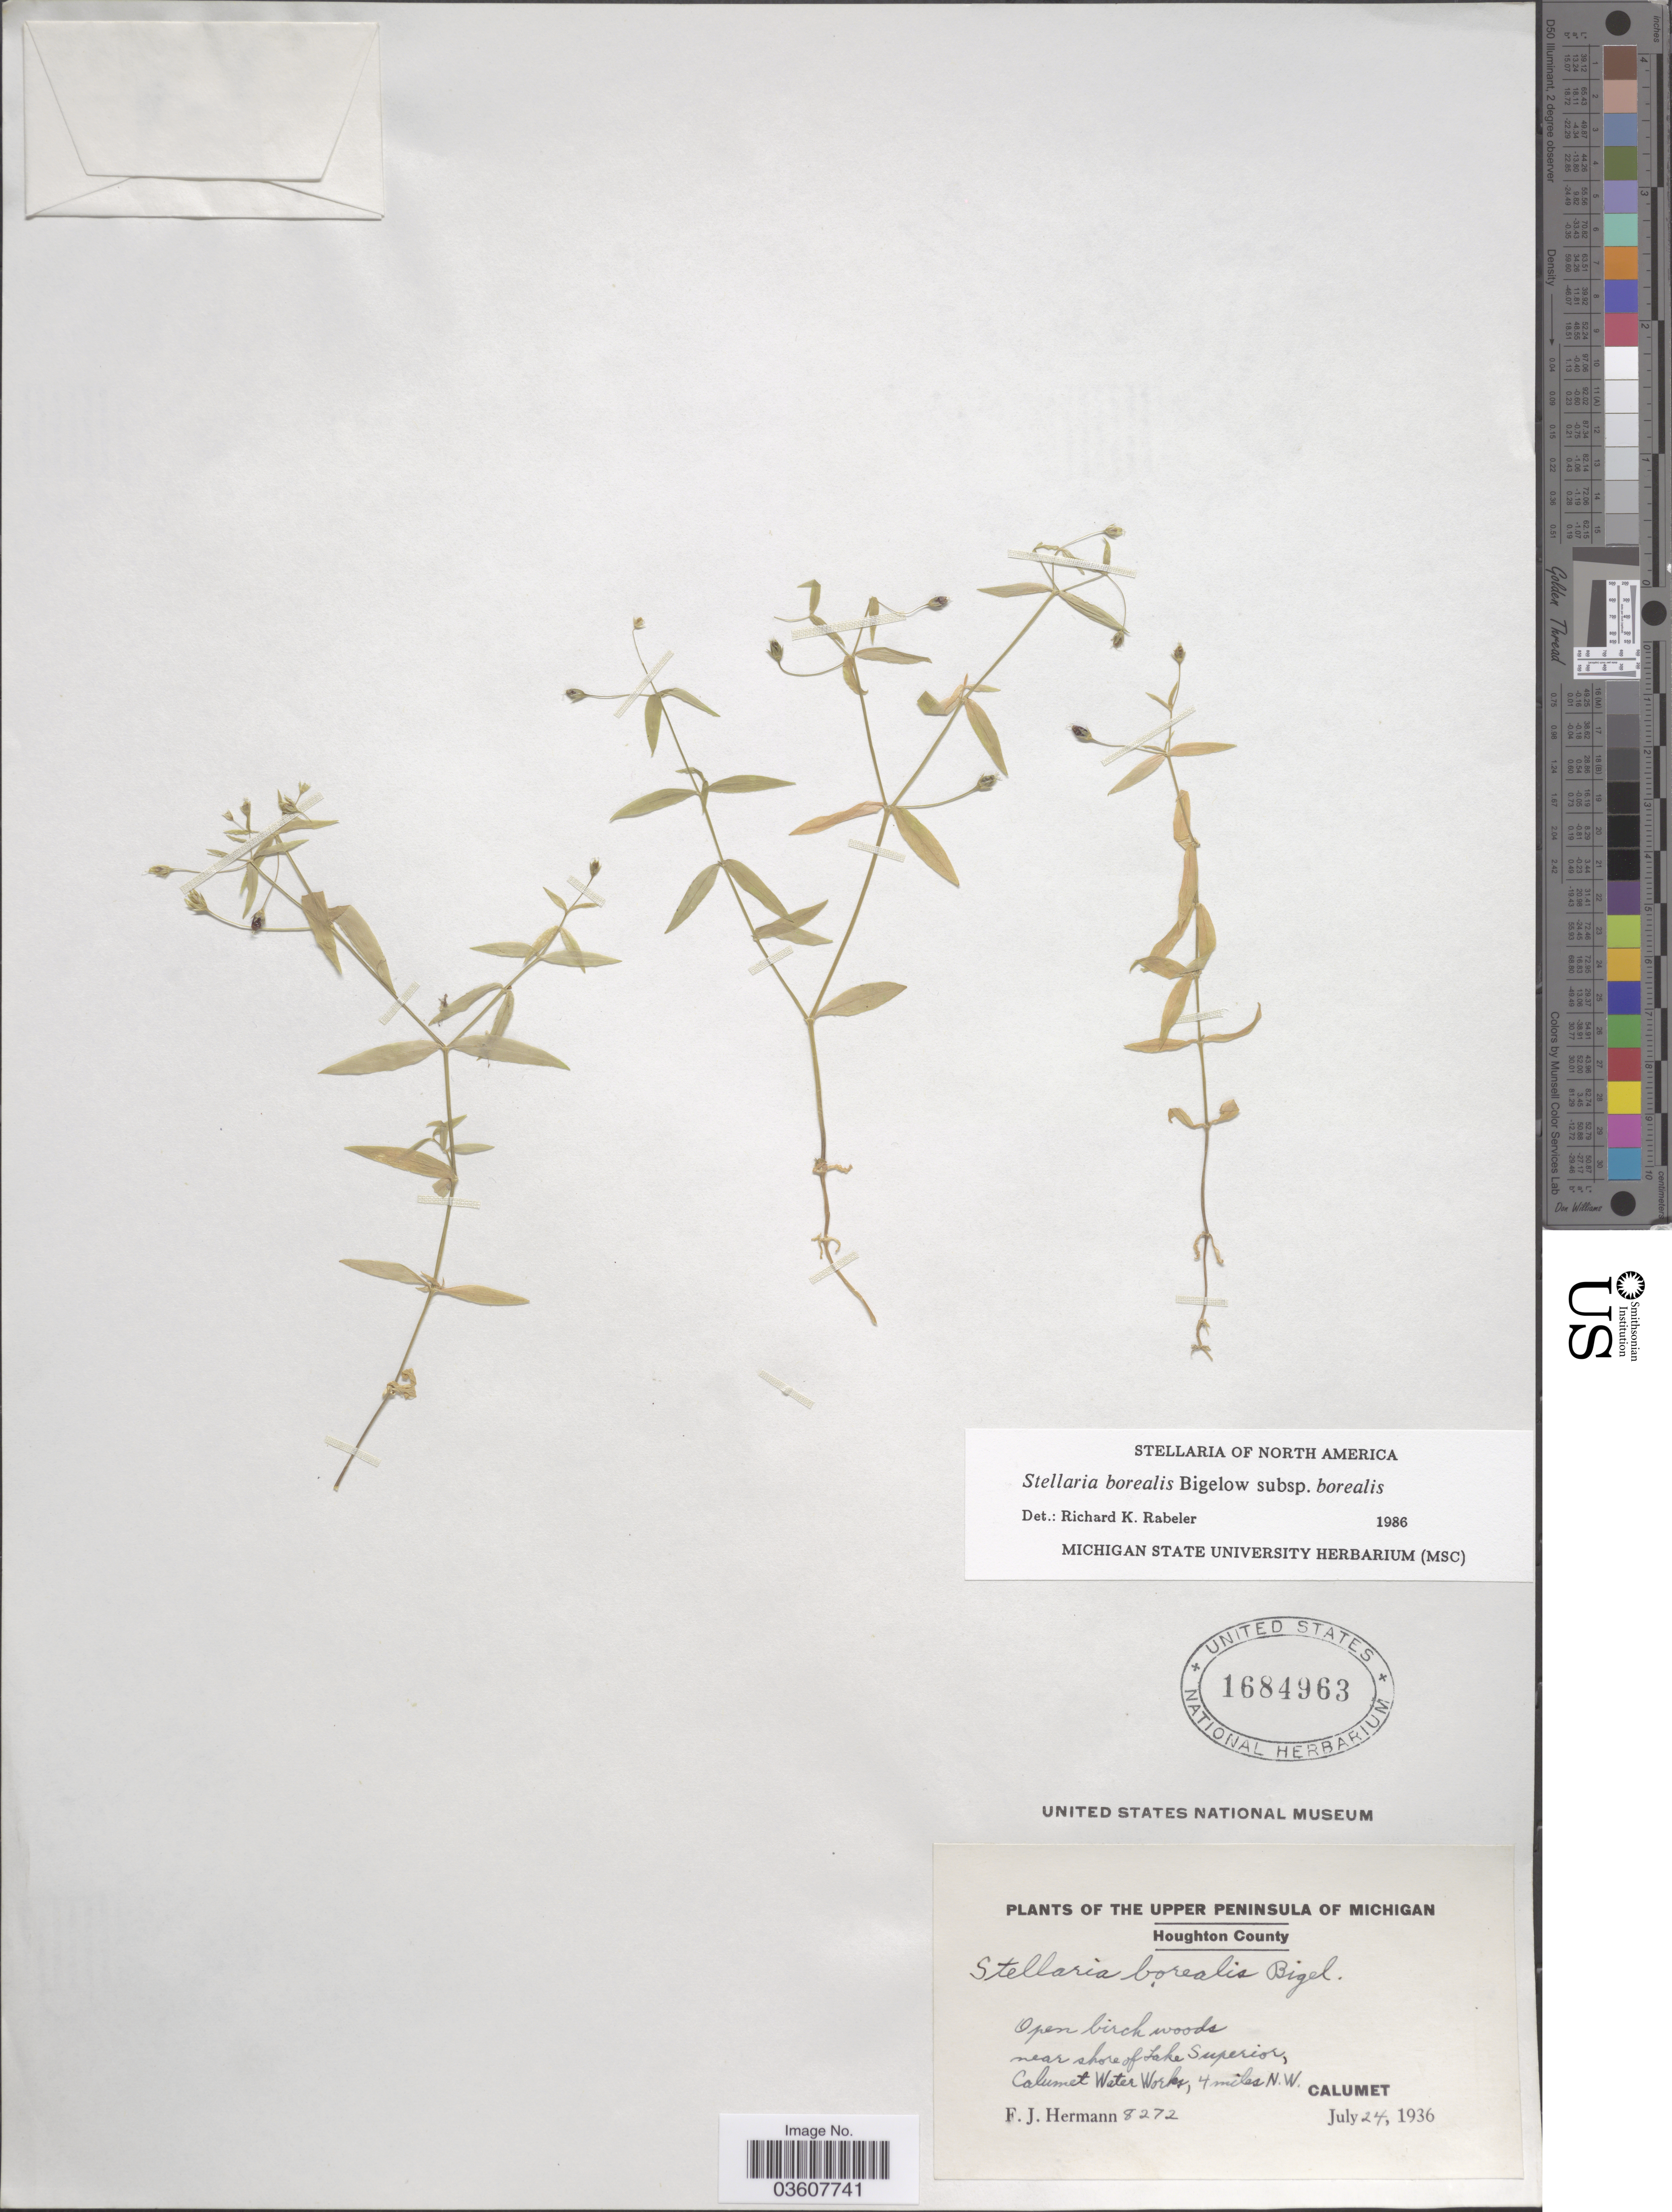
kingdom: Plantae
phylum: Tracheophyta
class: Magnoliopsida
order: Caryophyllales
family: Caryophyllaceae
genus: Stellaria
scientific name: Stellaria borealis subsp. borealis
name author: Bigelow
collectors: F. J. Hermann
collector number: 8272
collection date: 1936-07-24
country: United States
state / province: Michigan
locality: The Upper Peninsula of Michigan. Houghton County. Near shore of Lake Superior, Calumet Water Works, 4 miles N.W. Calumet.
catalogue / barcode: US 1684963